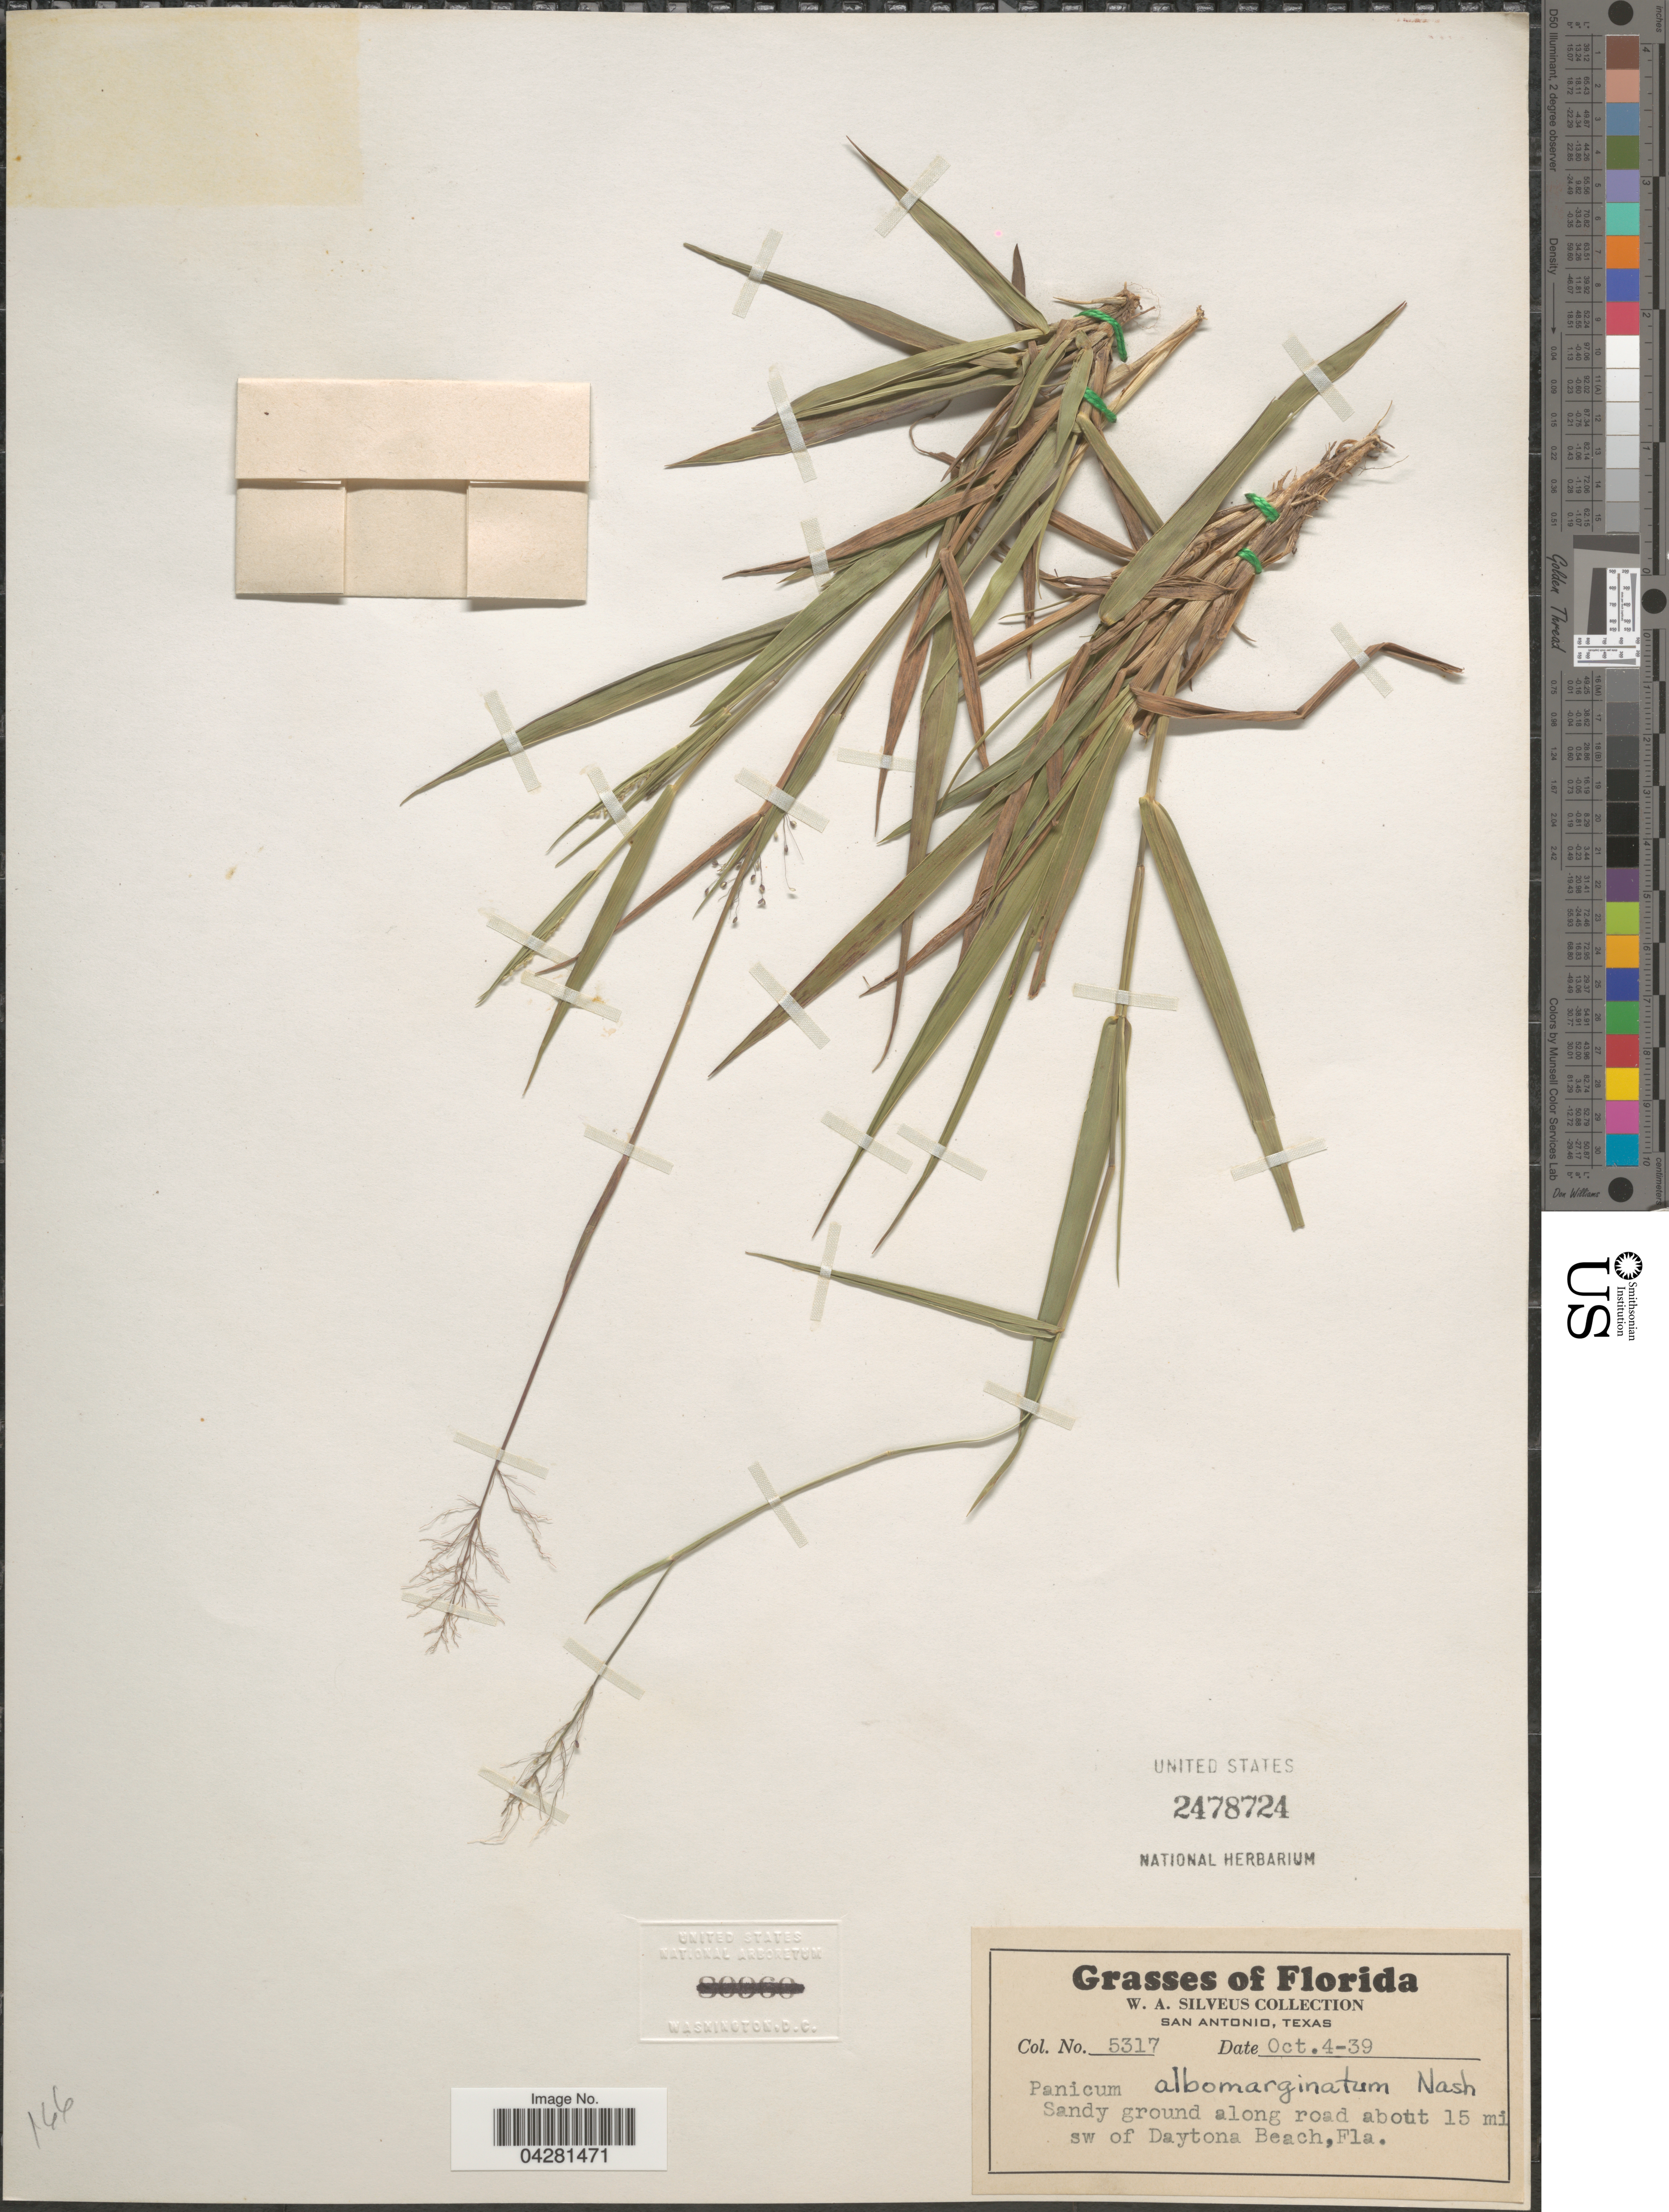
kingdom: Plantae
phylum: Tracheophyta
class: Liliopsida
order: Poales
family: Poaceae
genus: Dichanthelium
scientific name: Dichanthelium dichotomum var. unciphyllum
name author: (Trin.) Davidse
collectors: W. Silveus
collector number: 5317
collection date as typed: Transcribed d/m/y: 4/10/39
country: United States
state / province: Florida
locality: Sandy ground along road about 15 mi sw of Daytona Beach.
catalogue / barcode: US 2478724